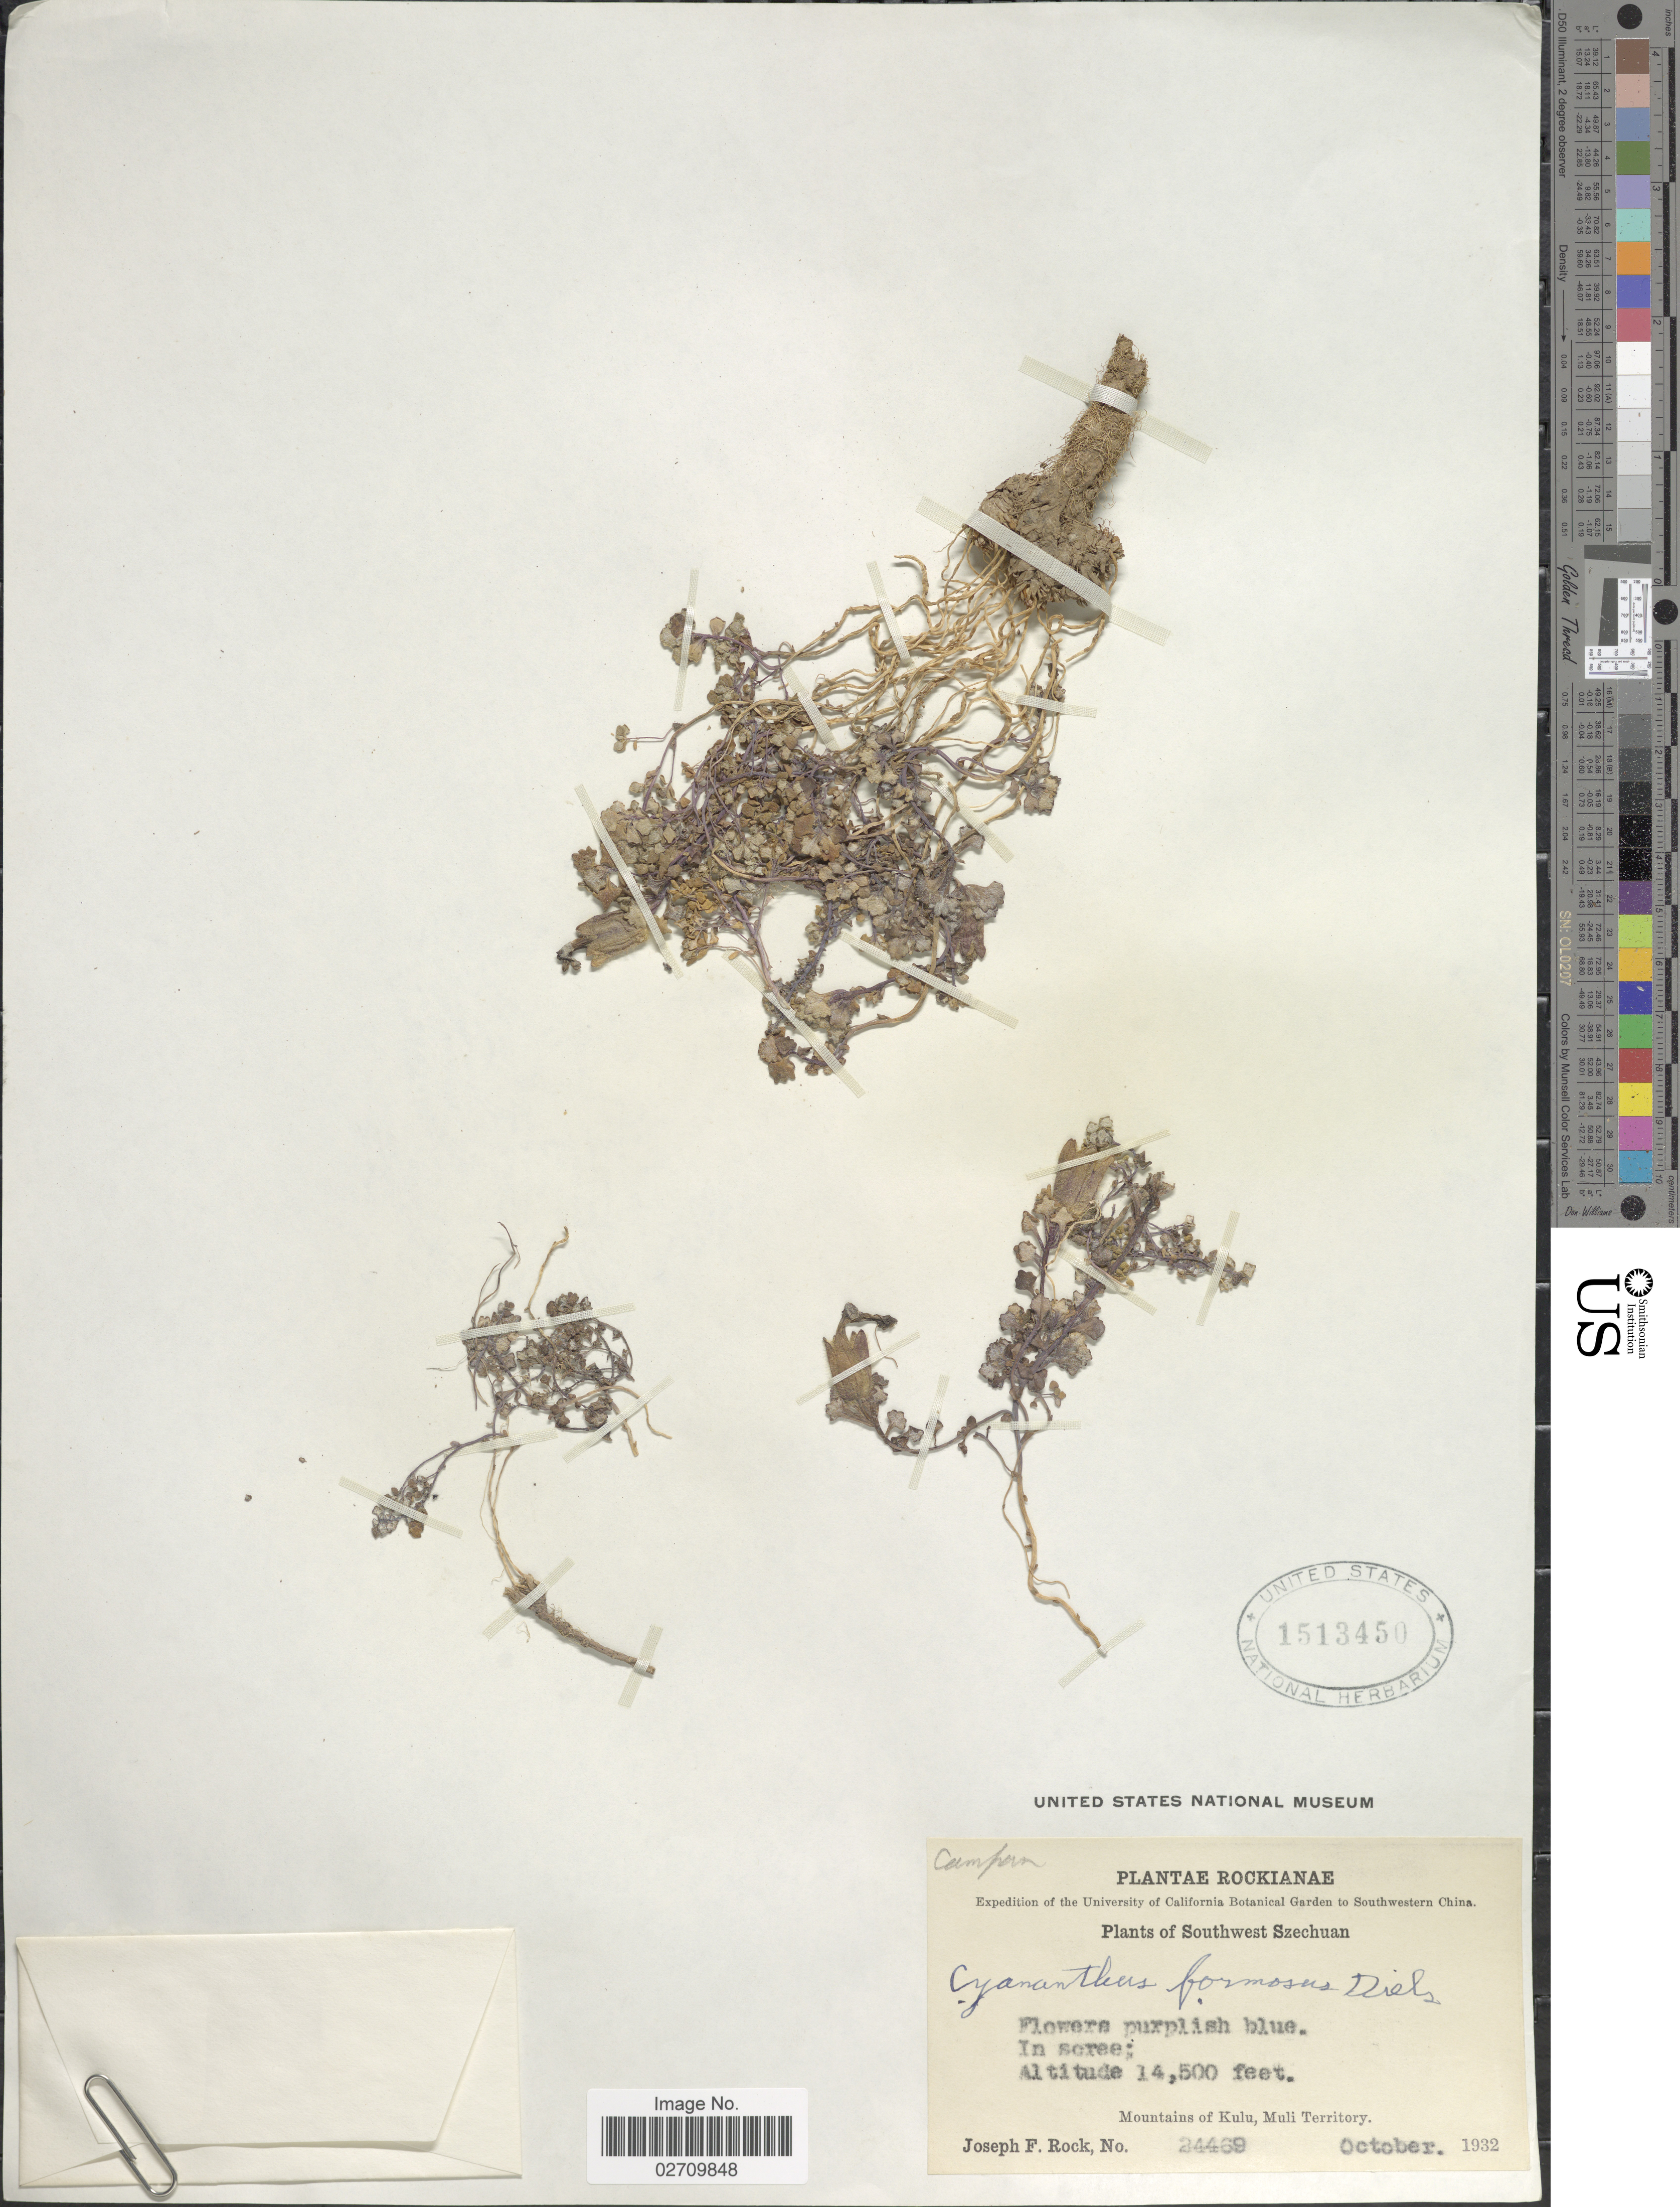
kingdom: Plantae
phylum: Tracheophyta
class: Magnoliopsida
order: Asterales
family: Campanulaceae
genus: Cyananthus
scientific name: Cyananthus formosus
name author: Diels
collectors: J. F. Rock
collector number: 24469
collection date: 1932-10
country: China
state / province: Sichuan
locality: Rockianae, Southwest of Szechuan, Mountains of Kulu, Muli Territory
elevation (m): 4420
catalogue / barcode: US 1513450